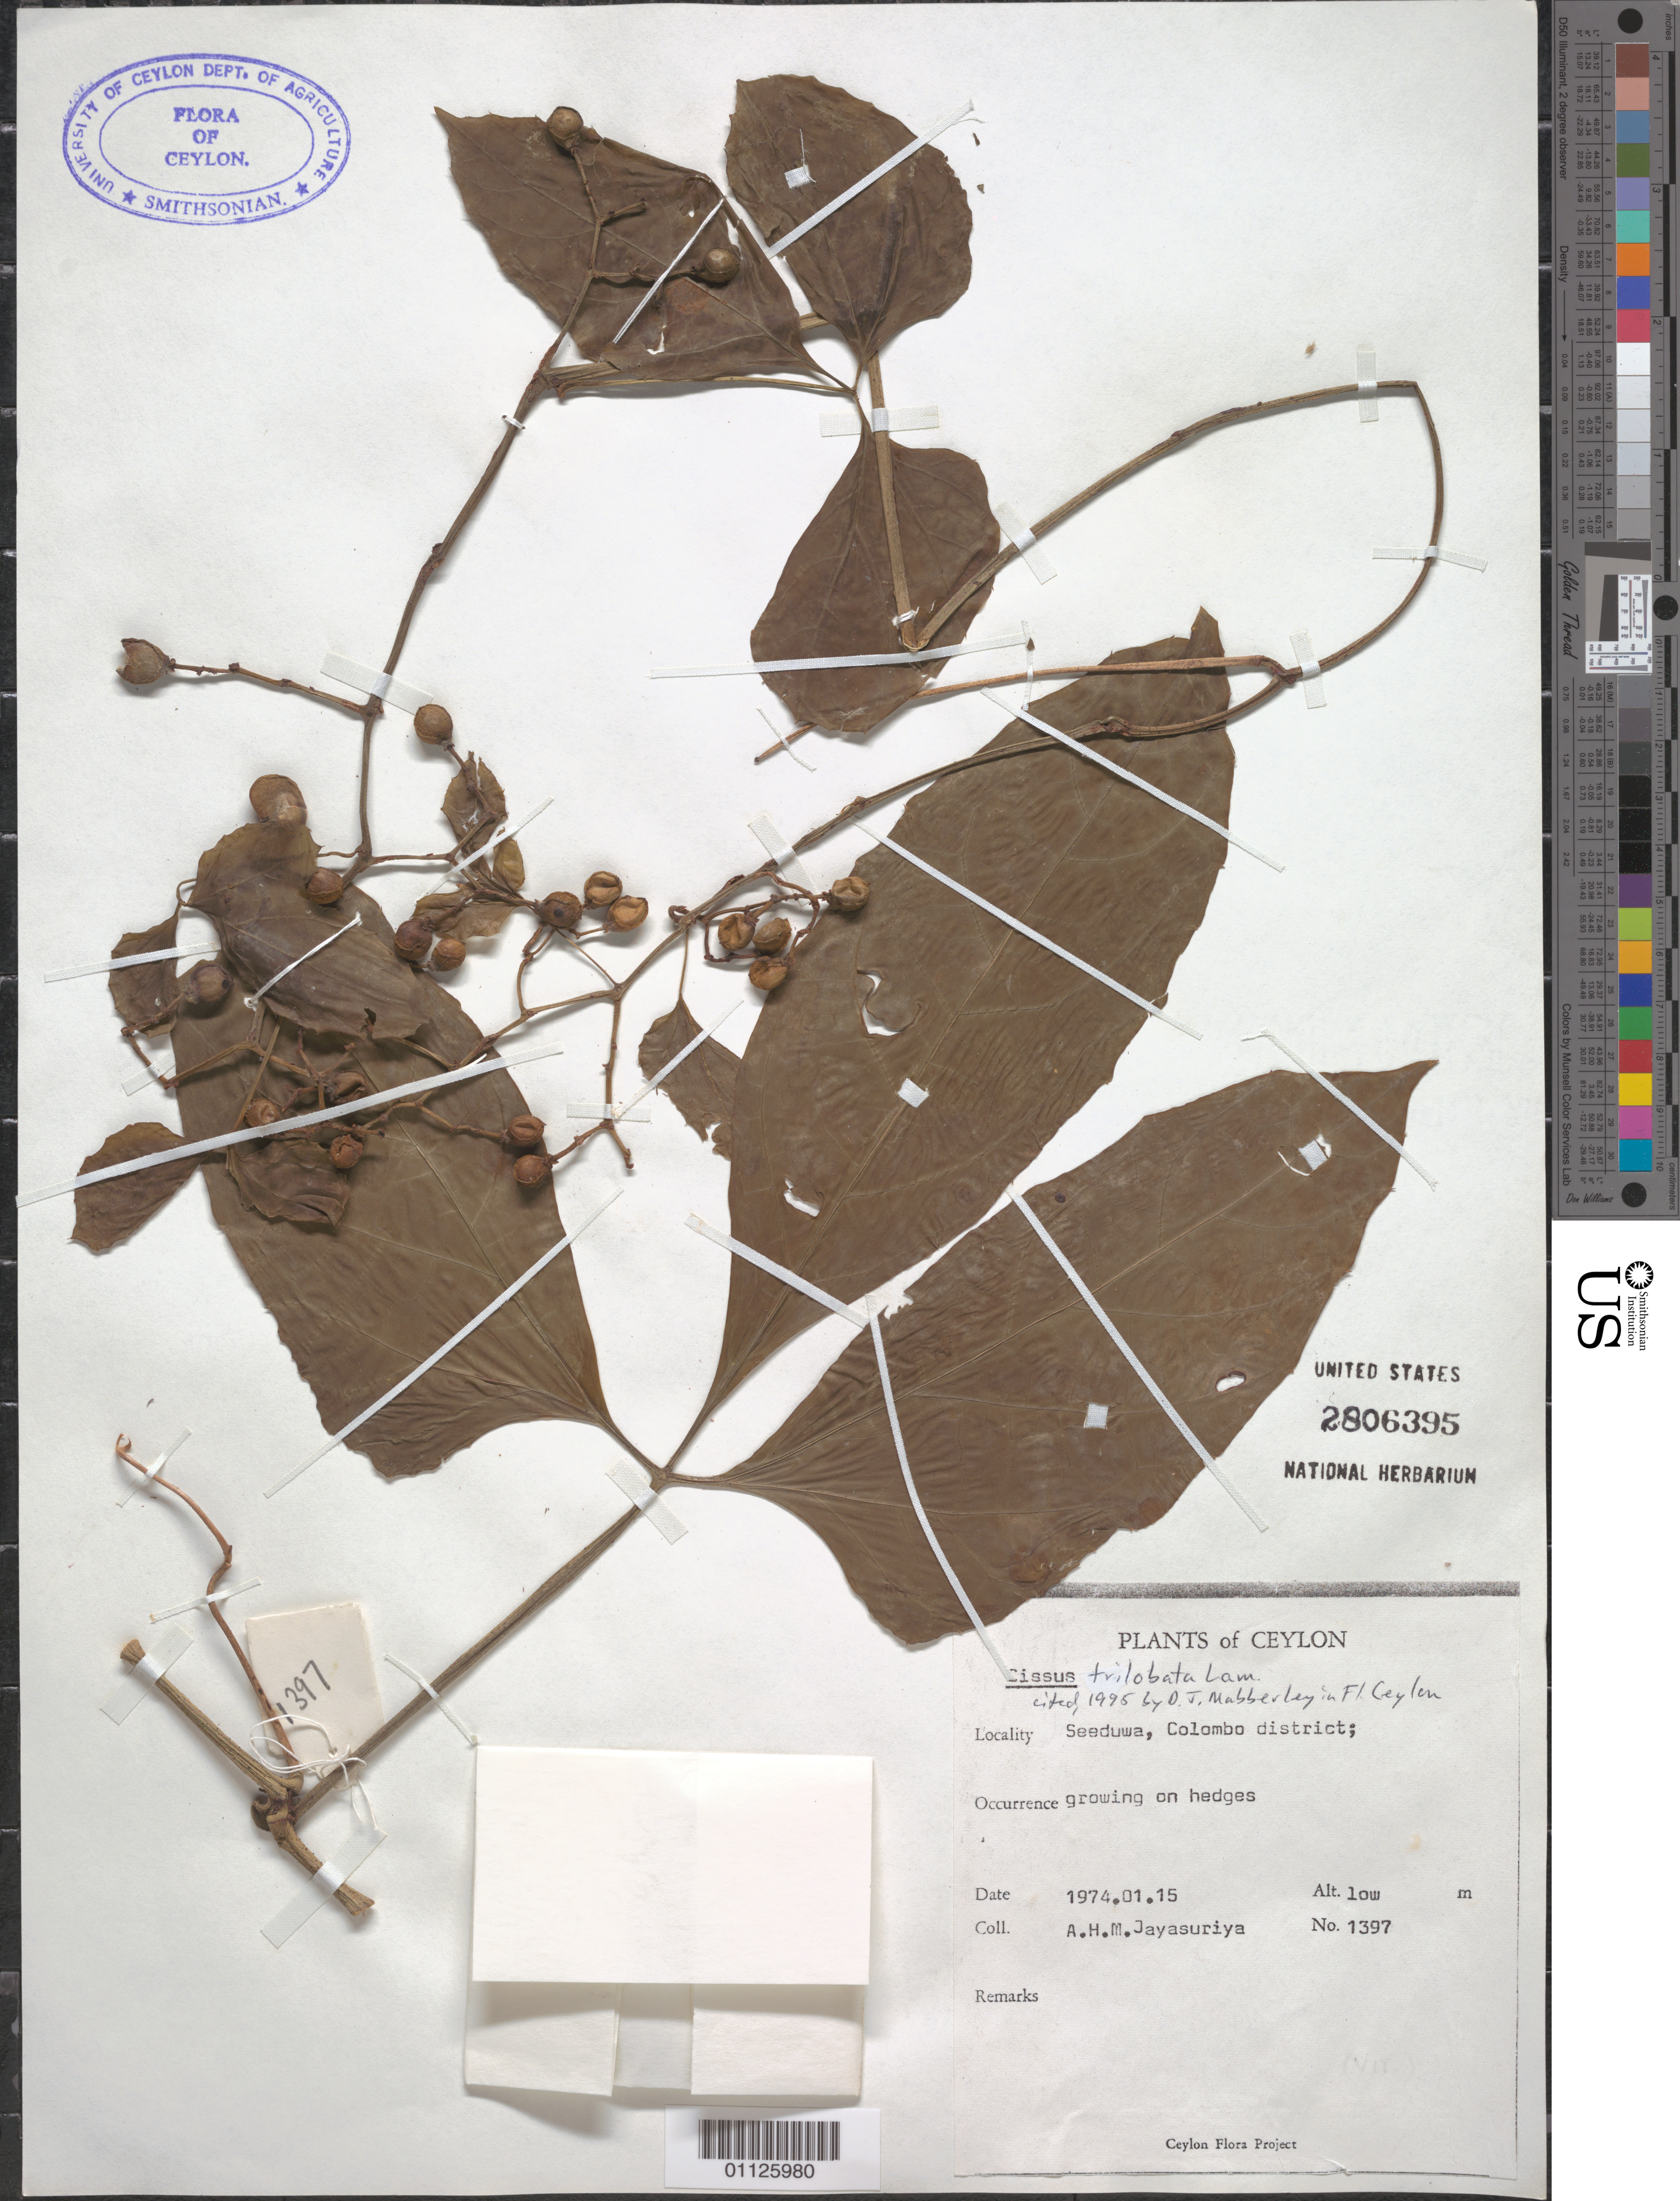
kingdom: Plantae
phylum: Tracheophyta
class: Magnoliopsida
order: Vitales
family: Vitaceae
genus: Cissus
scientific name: Cissus trilobata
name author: Lam.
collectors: A. H. Jayasuriya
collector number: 1397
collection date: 1974-01-15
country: Sri Lanka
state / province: Western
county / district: Colombo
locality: Seeduwa.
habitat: Growing on hedges.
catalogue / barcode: US 2806395